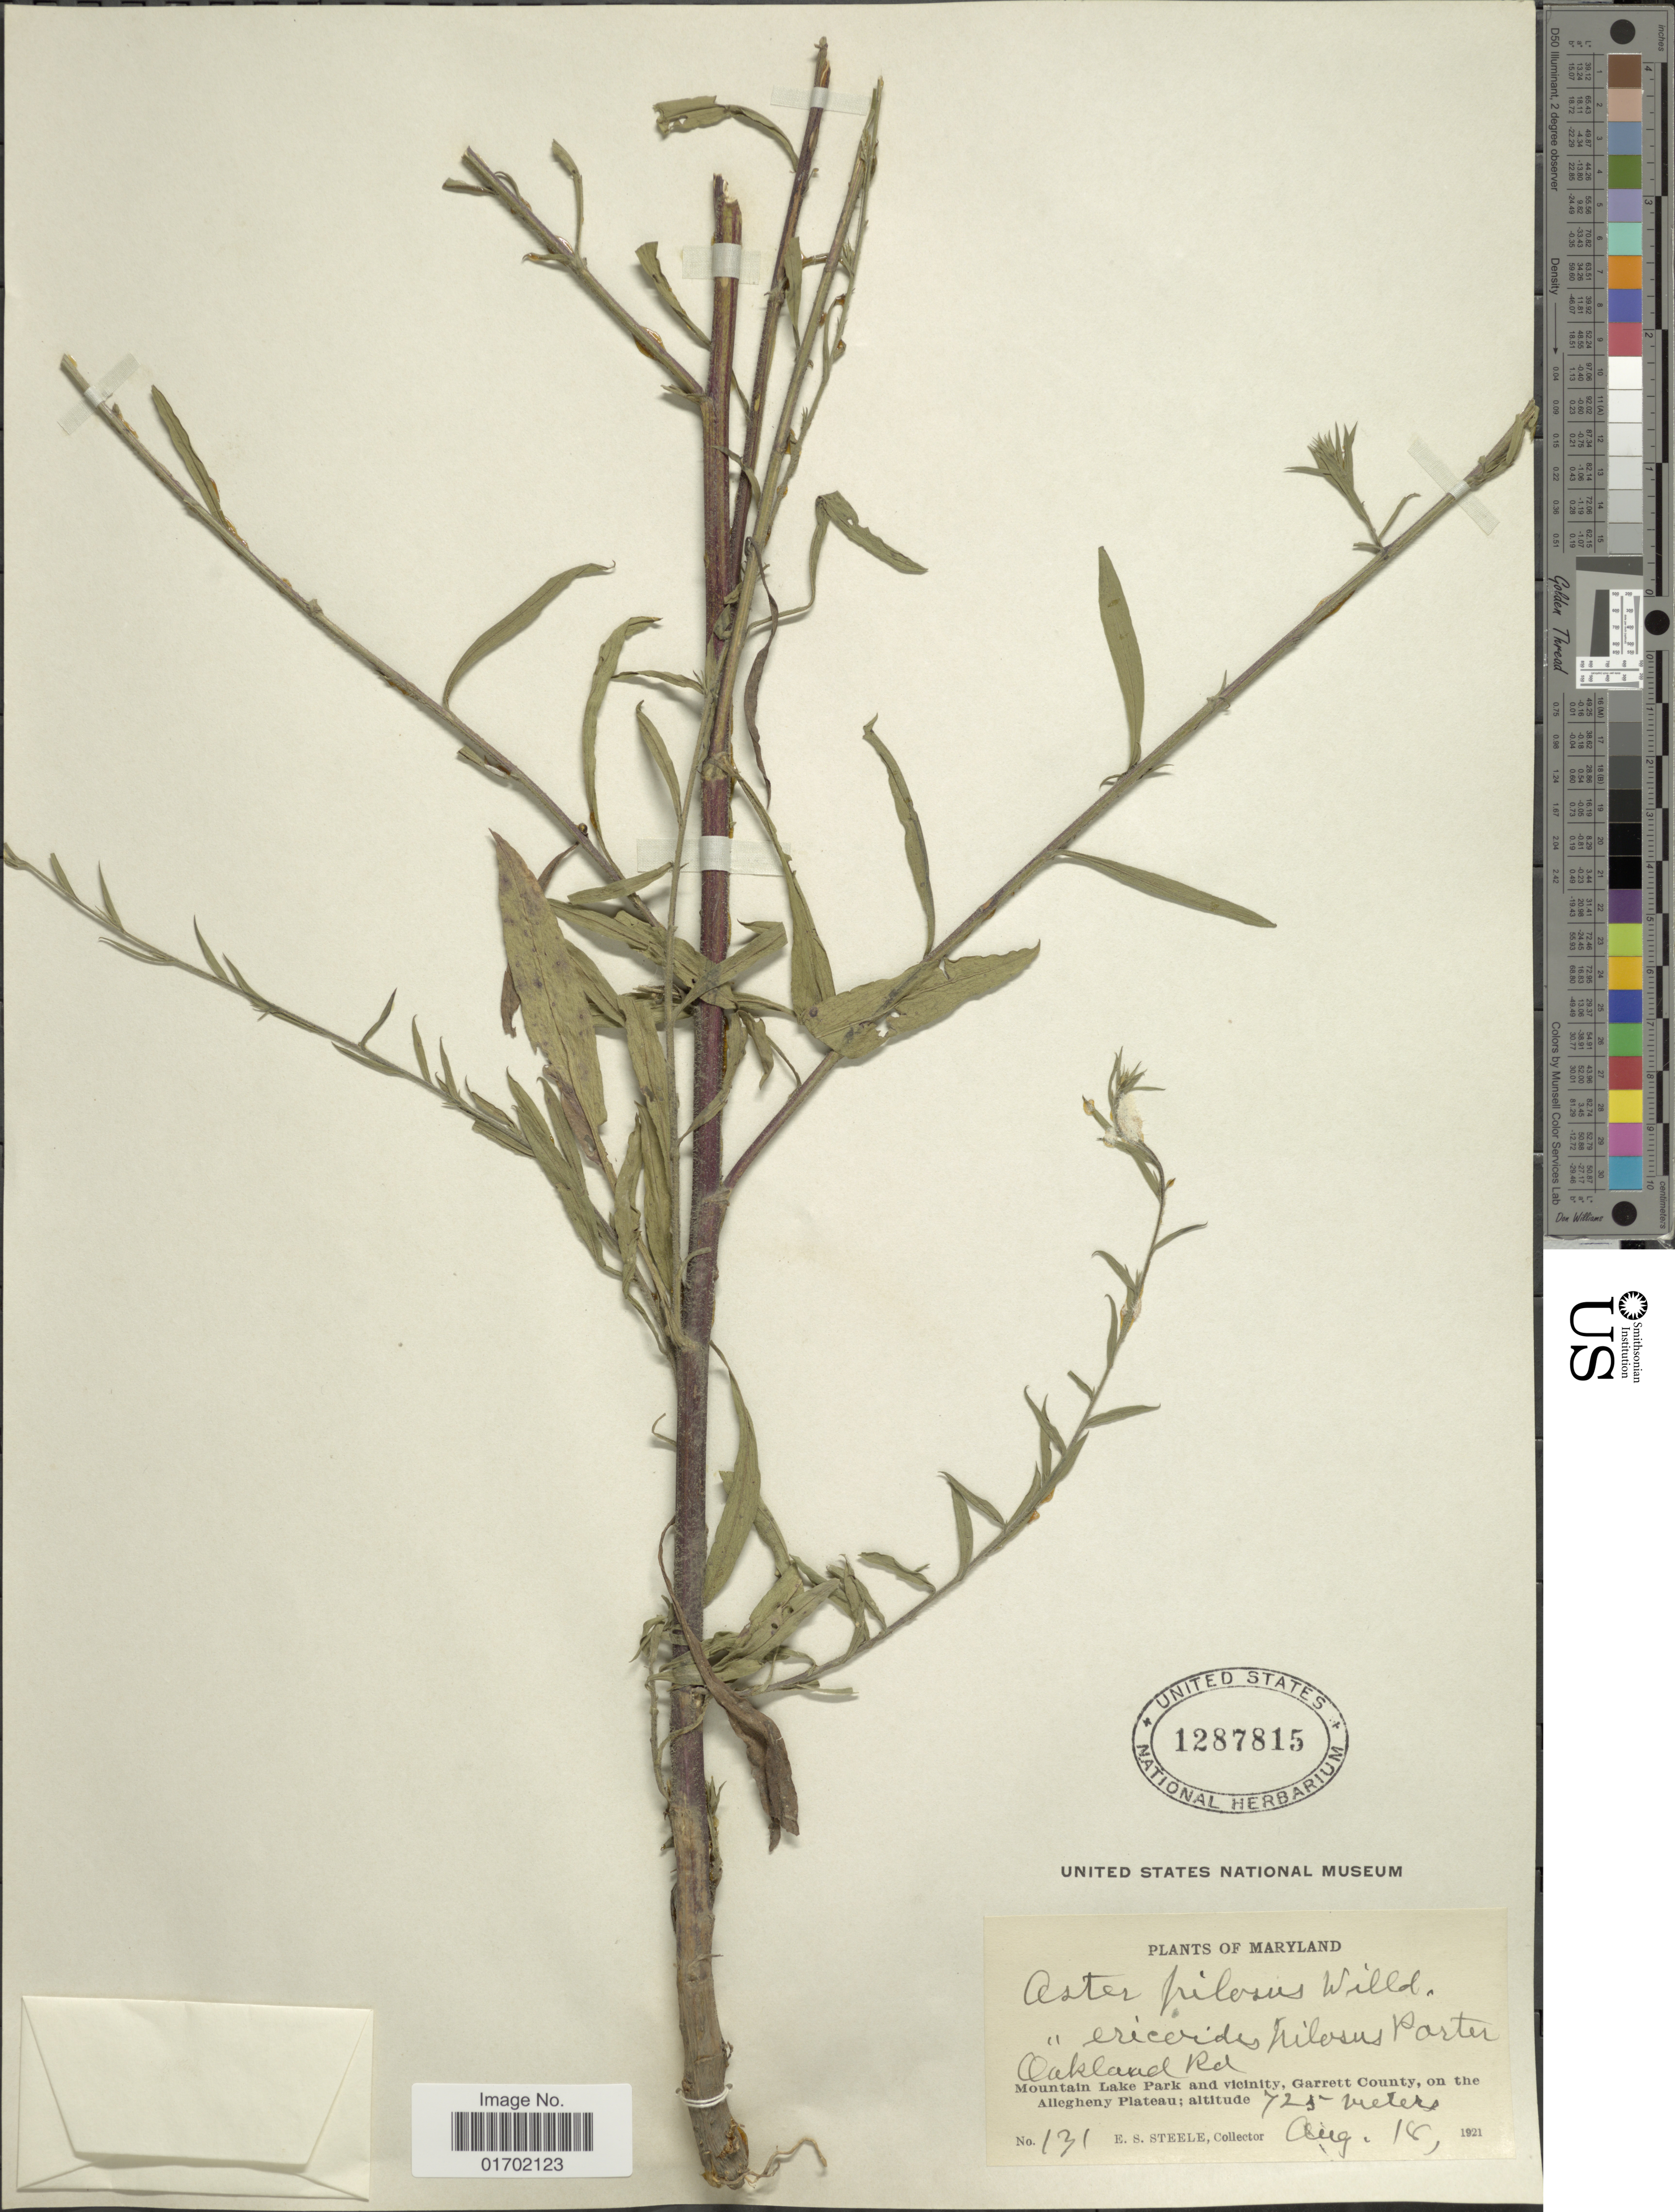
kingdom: Plantae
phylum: Tracheophyta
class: Magnoliopsida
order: Asterales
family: Asteraceae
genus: Symphyotrichum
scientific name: Symphyotrichum pilosum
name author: (Willd.) G.L. Nesom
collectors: E. Steele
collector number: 131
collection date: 1921-08-18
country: United States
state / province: Maryland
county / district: Garrett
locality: Oakland Rd, Mountain Lake Park and vicinity, Garrett County, on the Allegheny Plateau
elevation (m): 725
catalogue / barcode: US 1287815